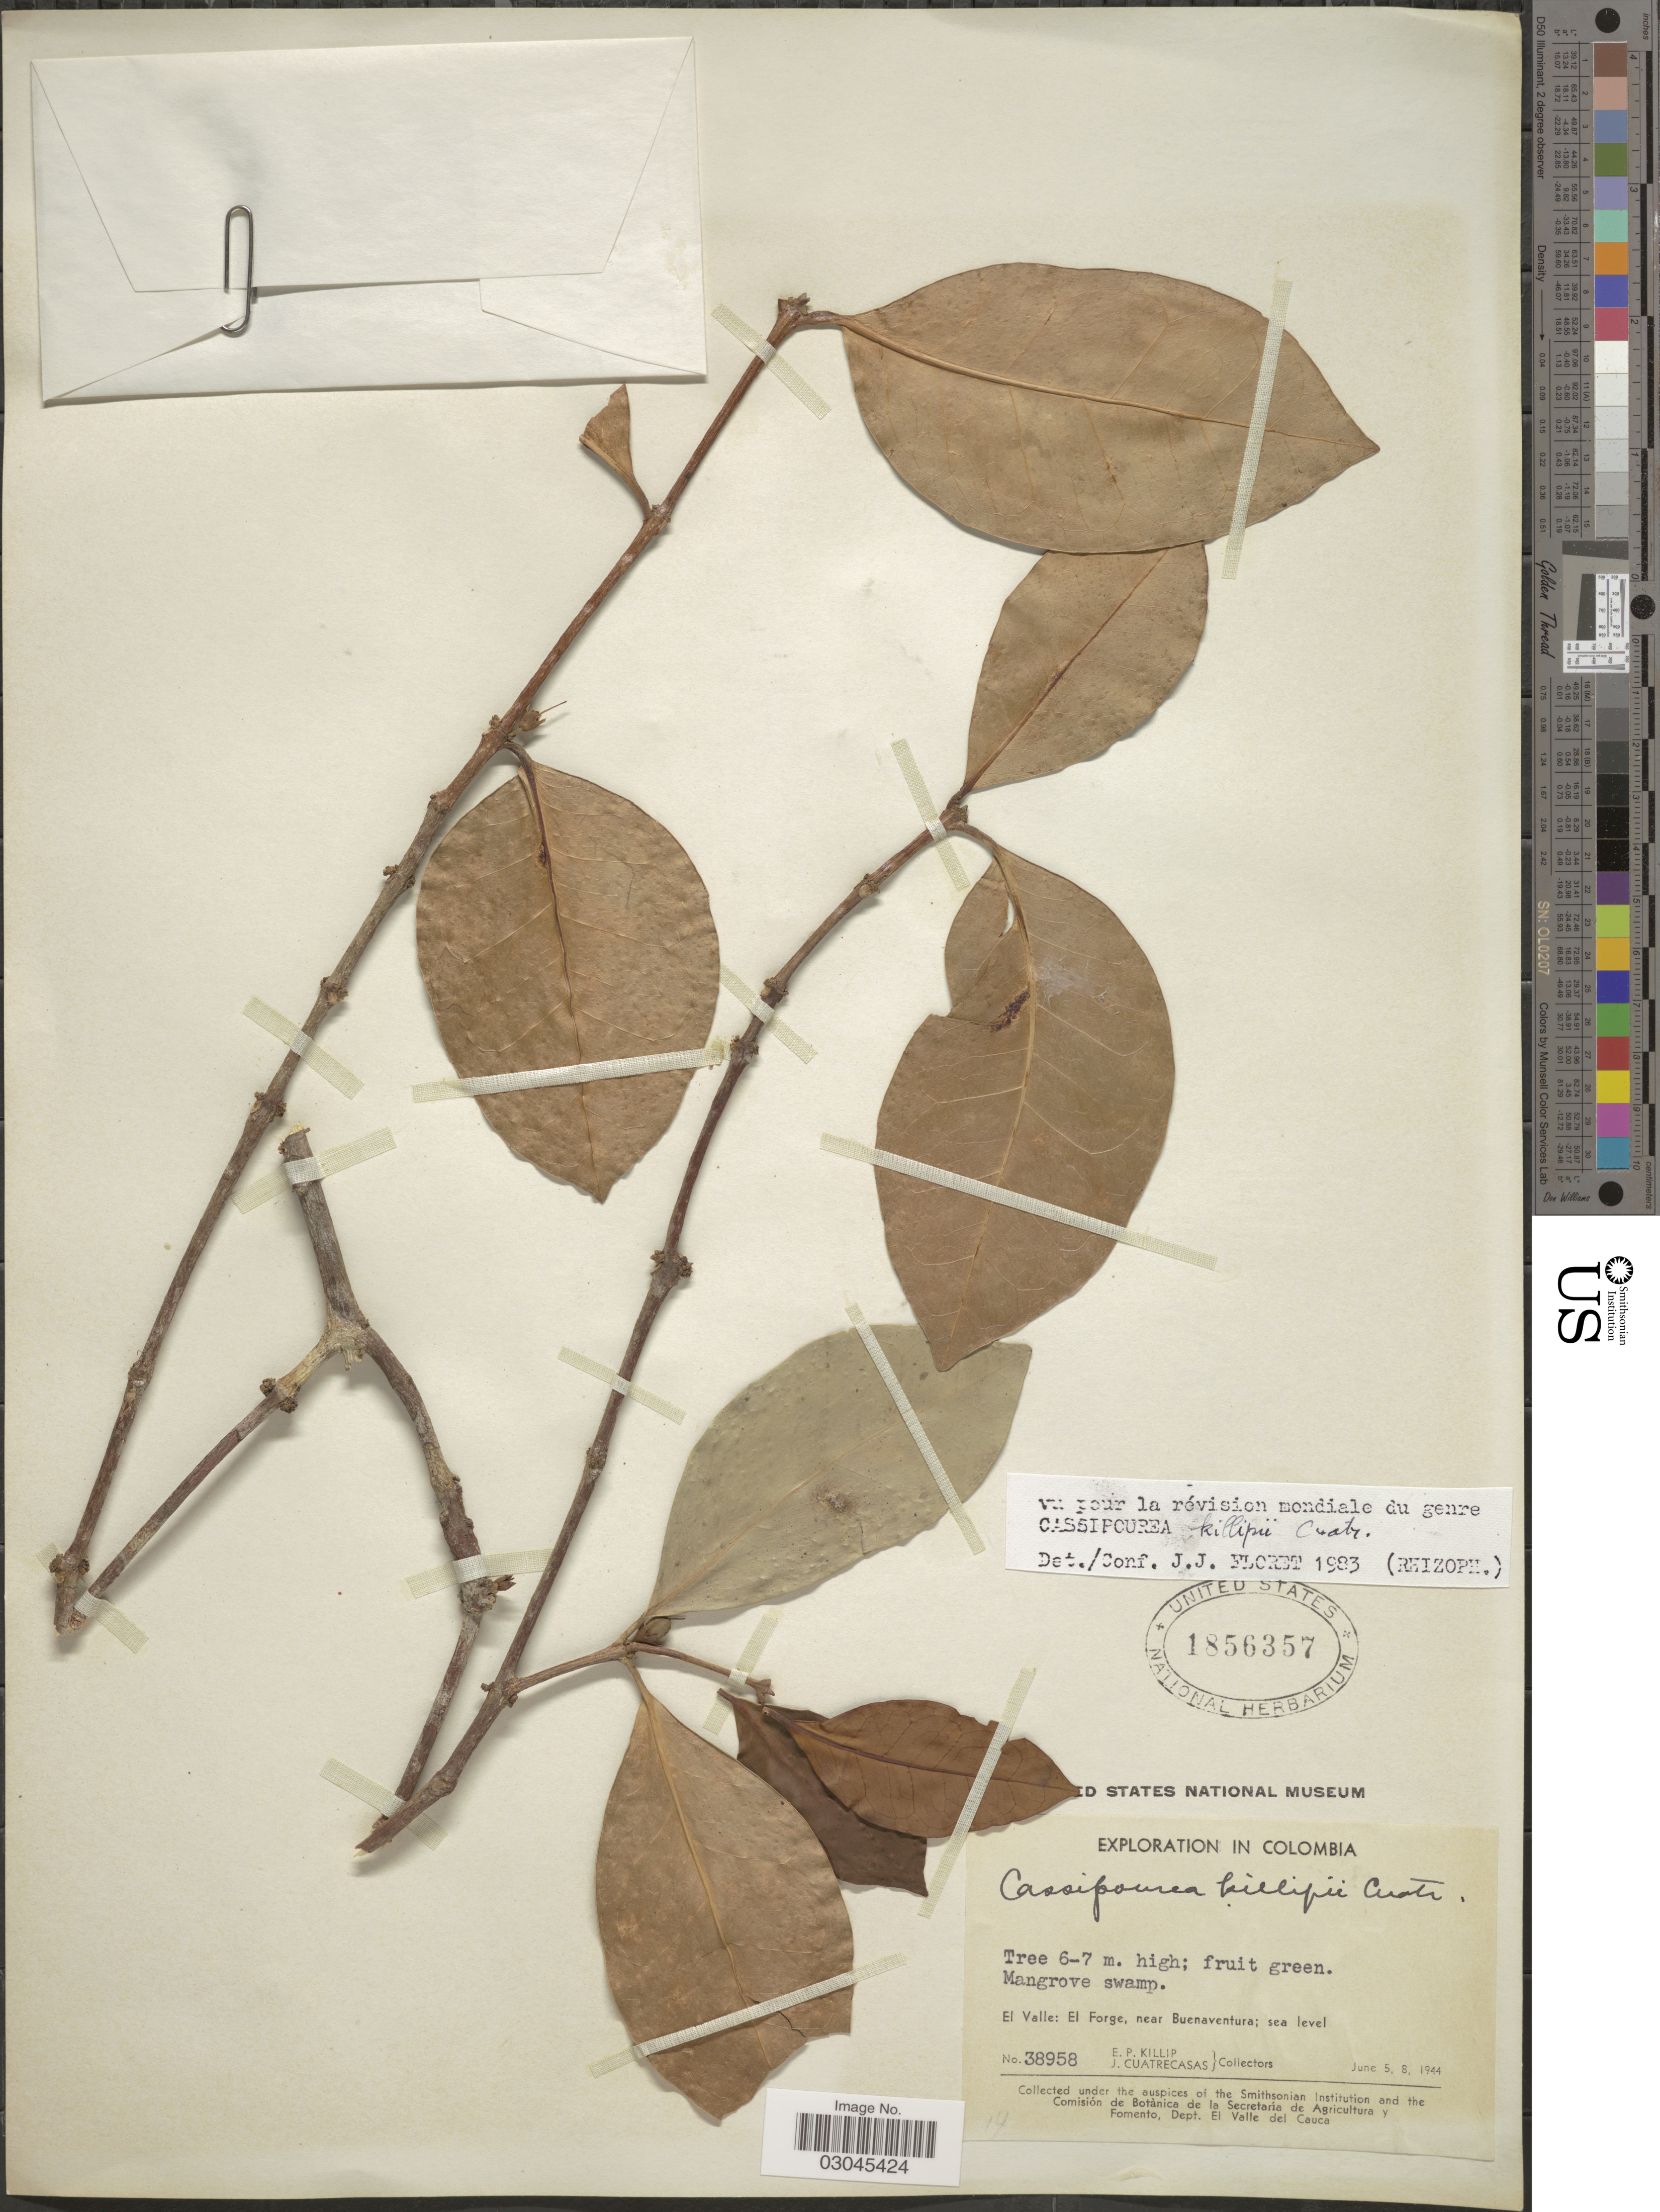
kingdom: Plantae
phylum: Tracheophyta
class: Magnoliopsida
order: Malpighiales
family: Rhizophoraceae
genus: Cassipourea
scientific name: Cassipourea killipii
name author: Cuatrec.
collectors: E. P. Killip & J. Cuatrecasas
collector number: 38958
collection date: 1944-06-05/1944-06-08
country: Colombia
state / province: Valle del Cauca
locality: El Valle: El Forge, near Buenaventura.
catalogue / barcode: US 1856357